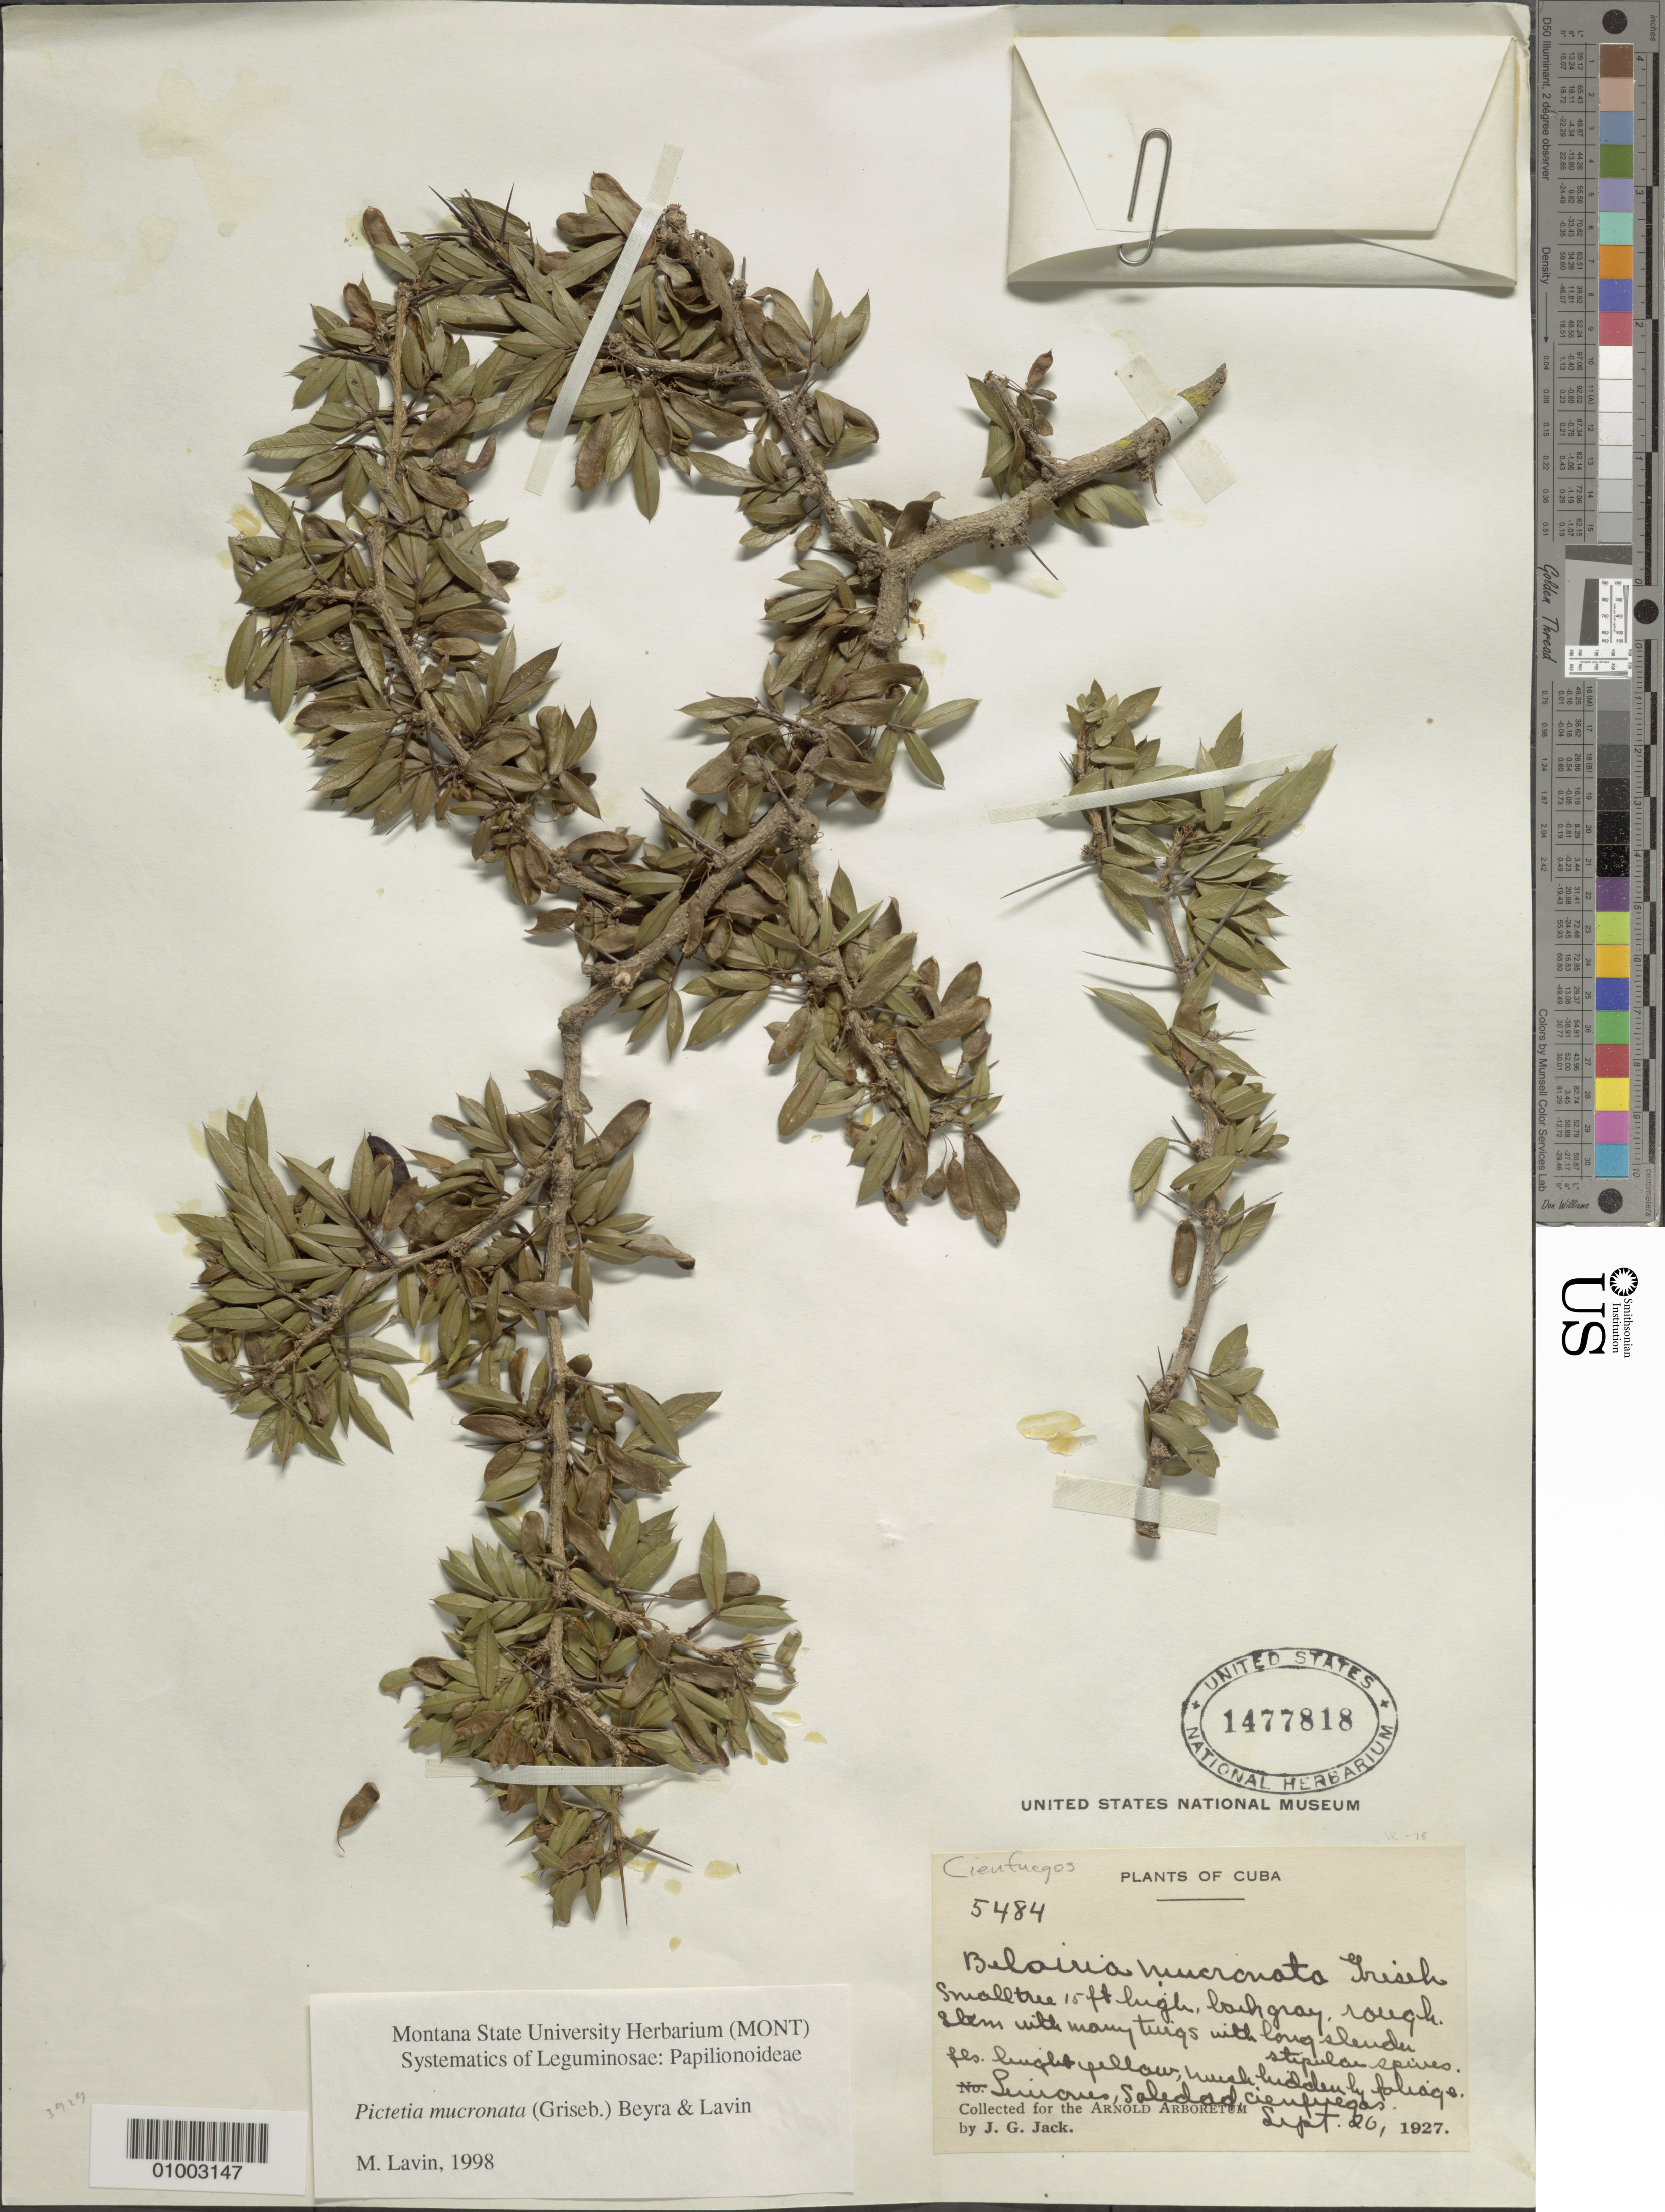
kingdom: Plantae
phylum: Tracheophyta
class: Magnoliopsida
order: Fabales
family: Fabaceae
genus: Pictetia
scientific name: Pictetia mucronata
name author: (Griseb.) Beyra & Levin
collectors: J. G. Jack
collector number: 5484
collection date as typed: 20 Sep 1927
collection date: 1927-09-20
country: Cuba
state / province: Cienfuegos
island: Cuba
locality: Soledad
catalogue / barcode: US 1477818